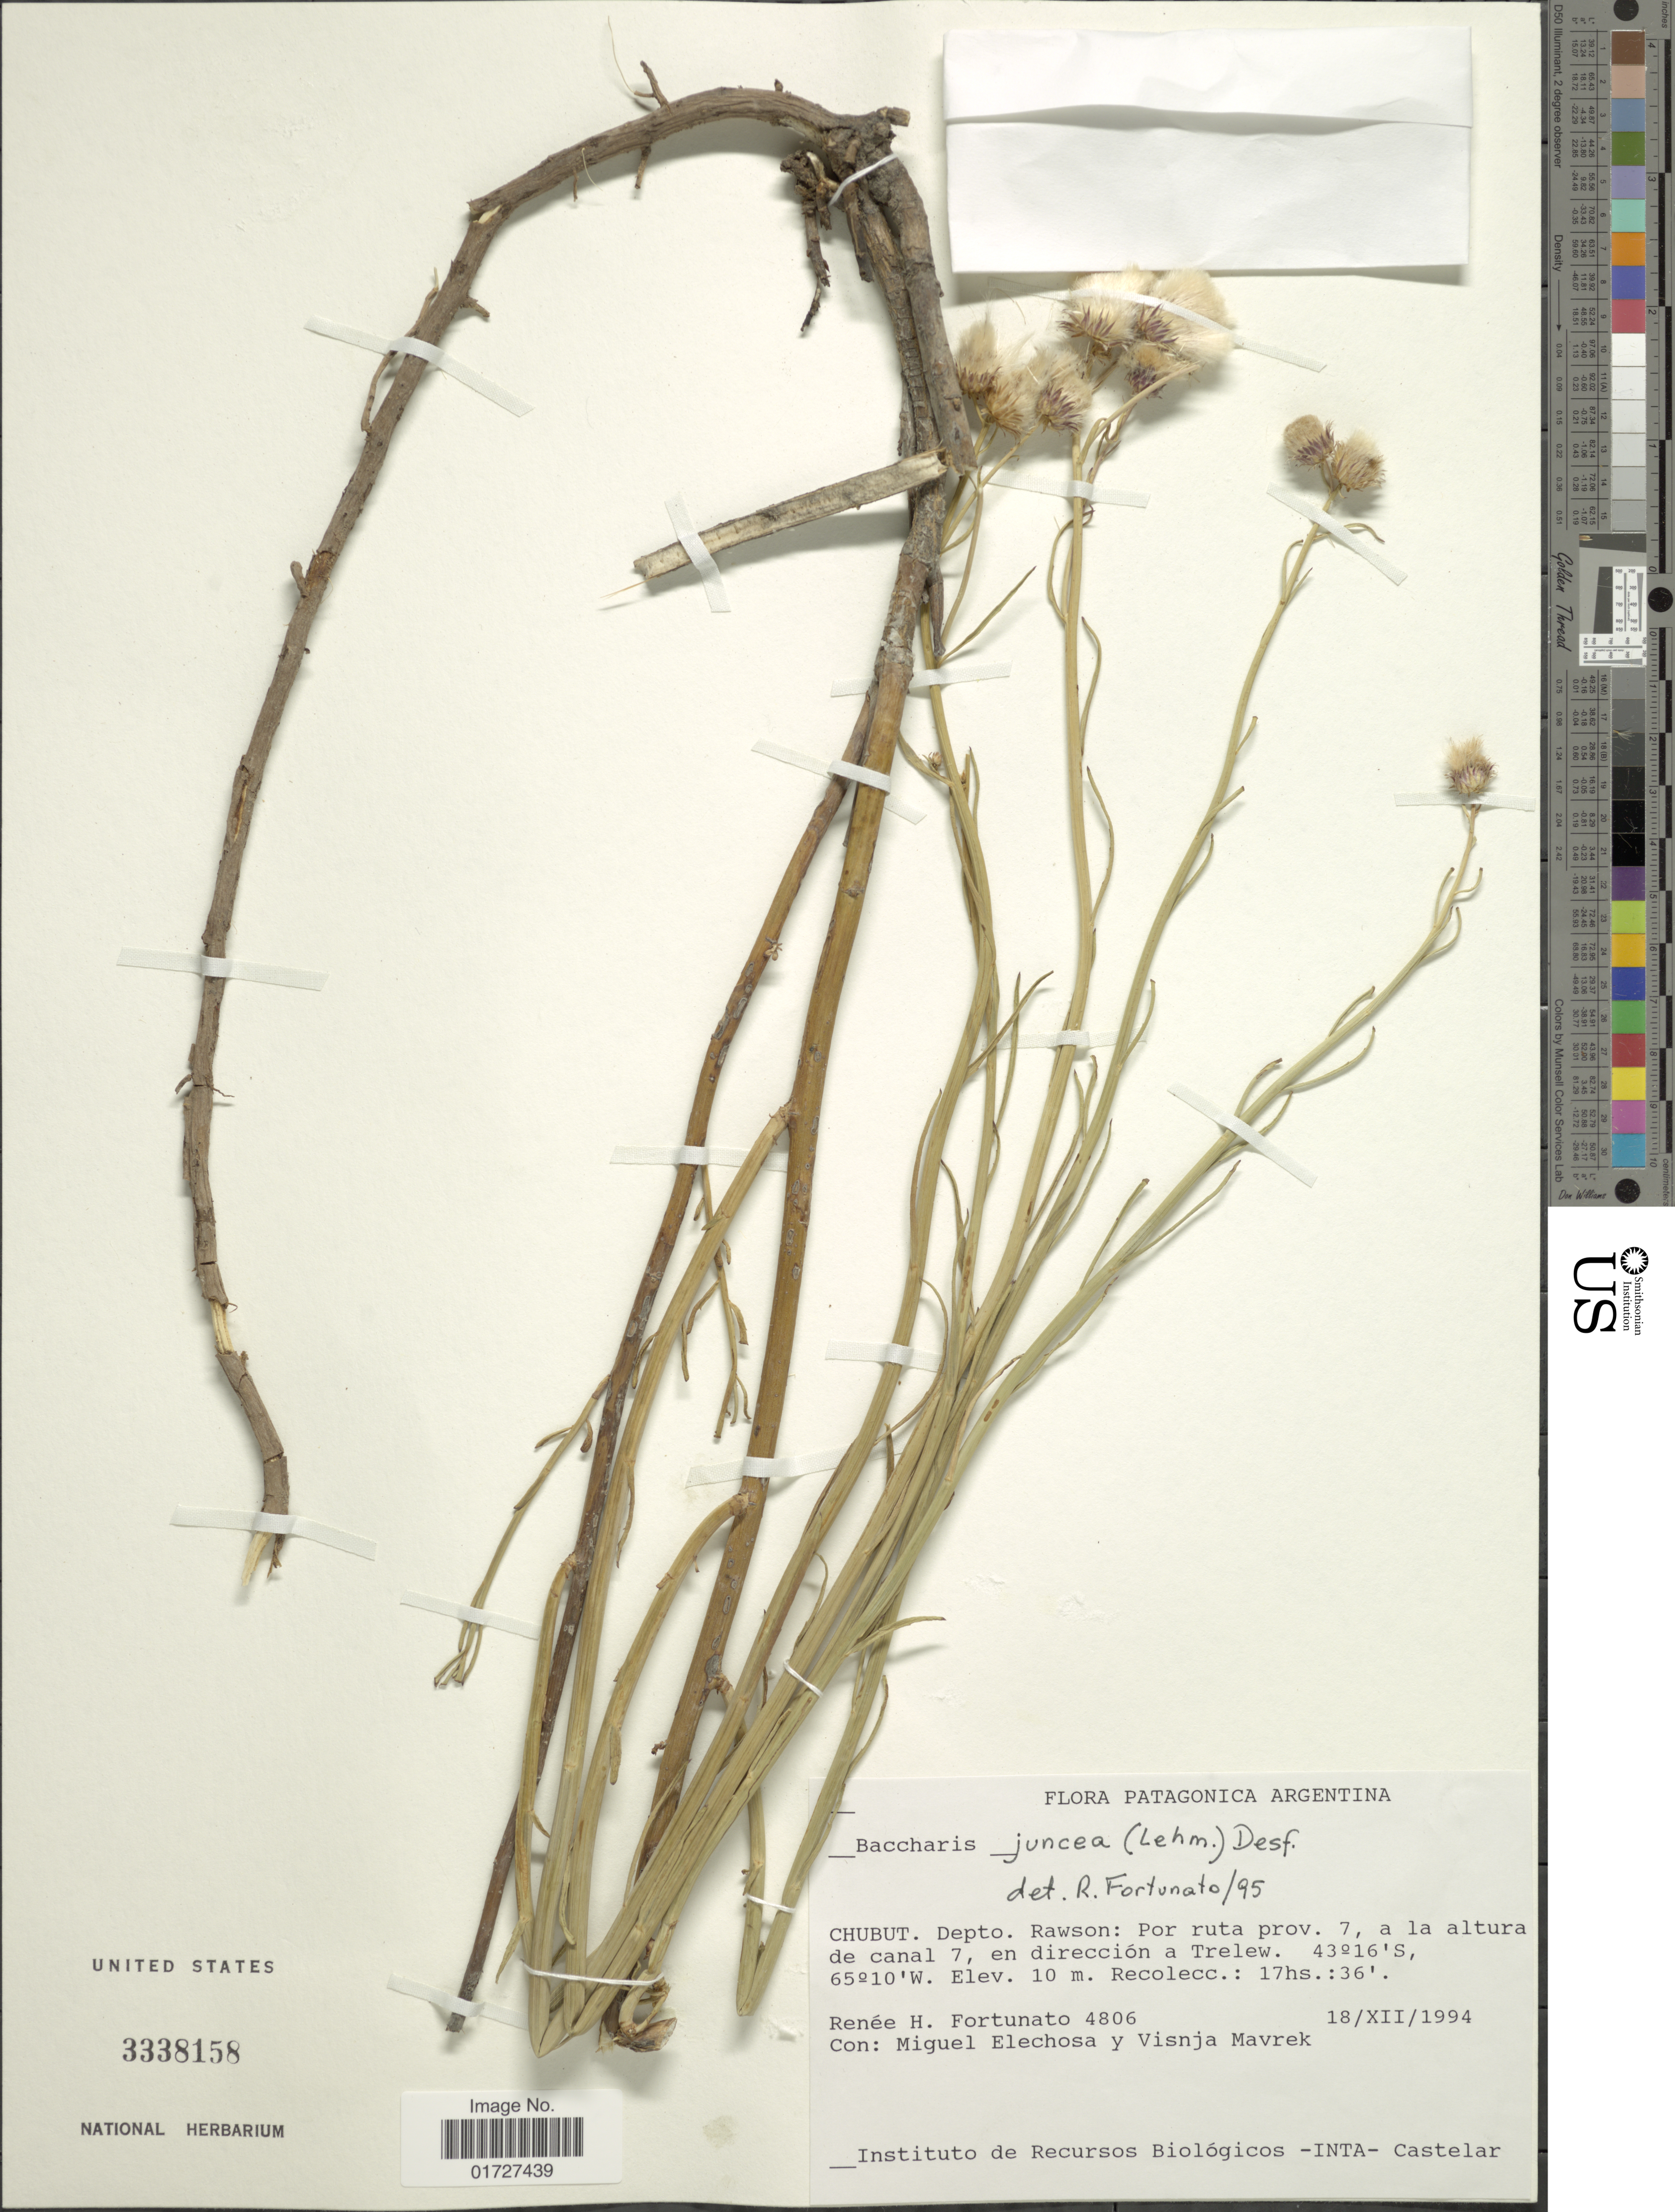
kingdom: Plantae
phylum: Tracheophyta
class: Magnoliopsida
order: Asterales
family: Asteraceae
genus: Baccharis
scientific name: Baccharis juncea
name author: (Lehm.) Desf.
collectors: R. H. Fortunato, M. Elechosa & V. Mavrek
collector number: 4806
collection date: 1994-12-18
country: Argentina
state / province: Chubut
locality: Depto. Rawson, Por ruta prov. 7, a la altura de canal 7, en direccion a Trelew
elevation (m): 10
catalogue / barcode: US 3338158